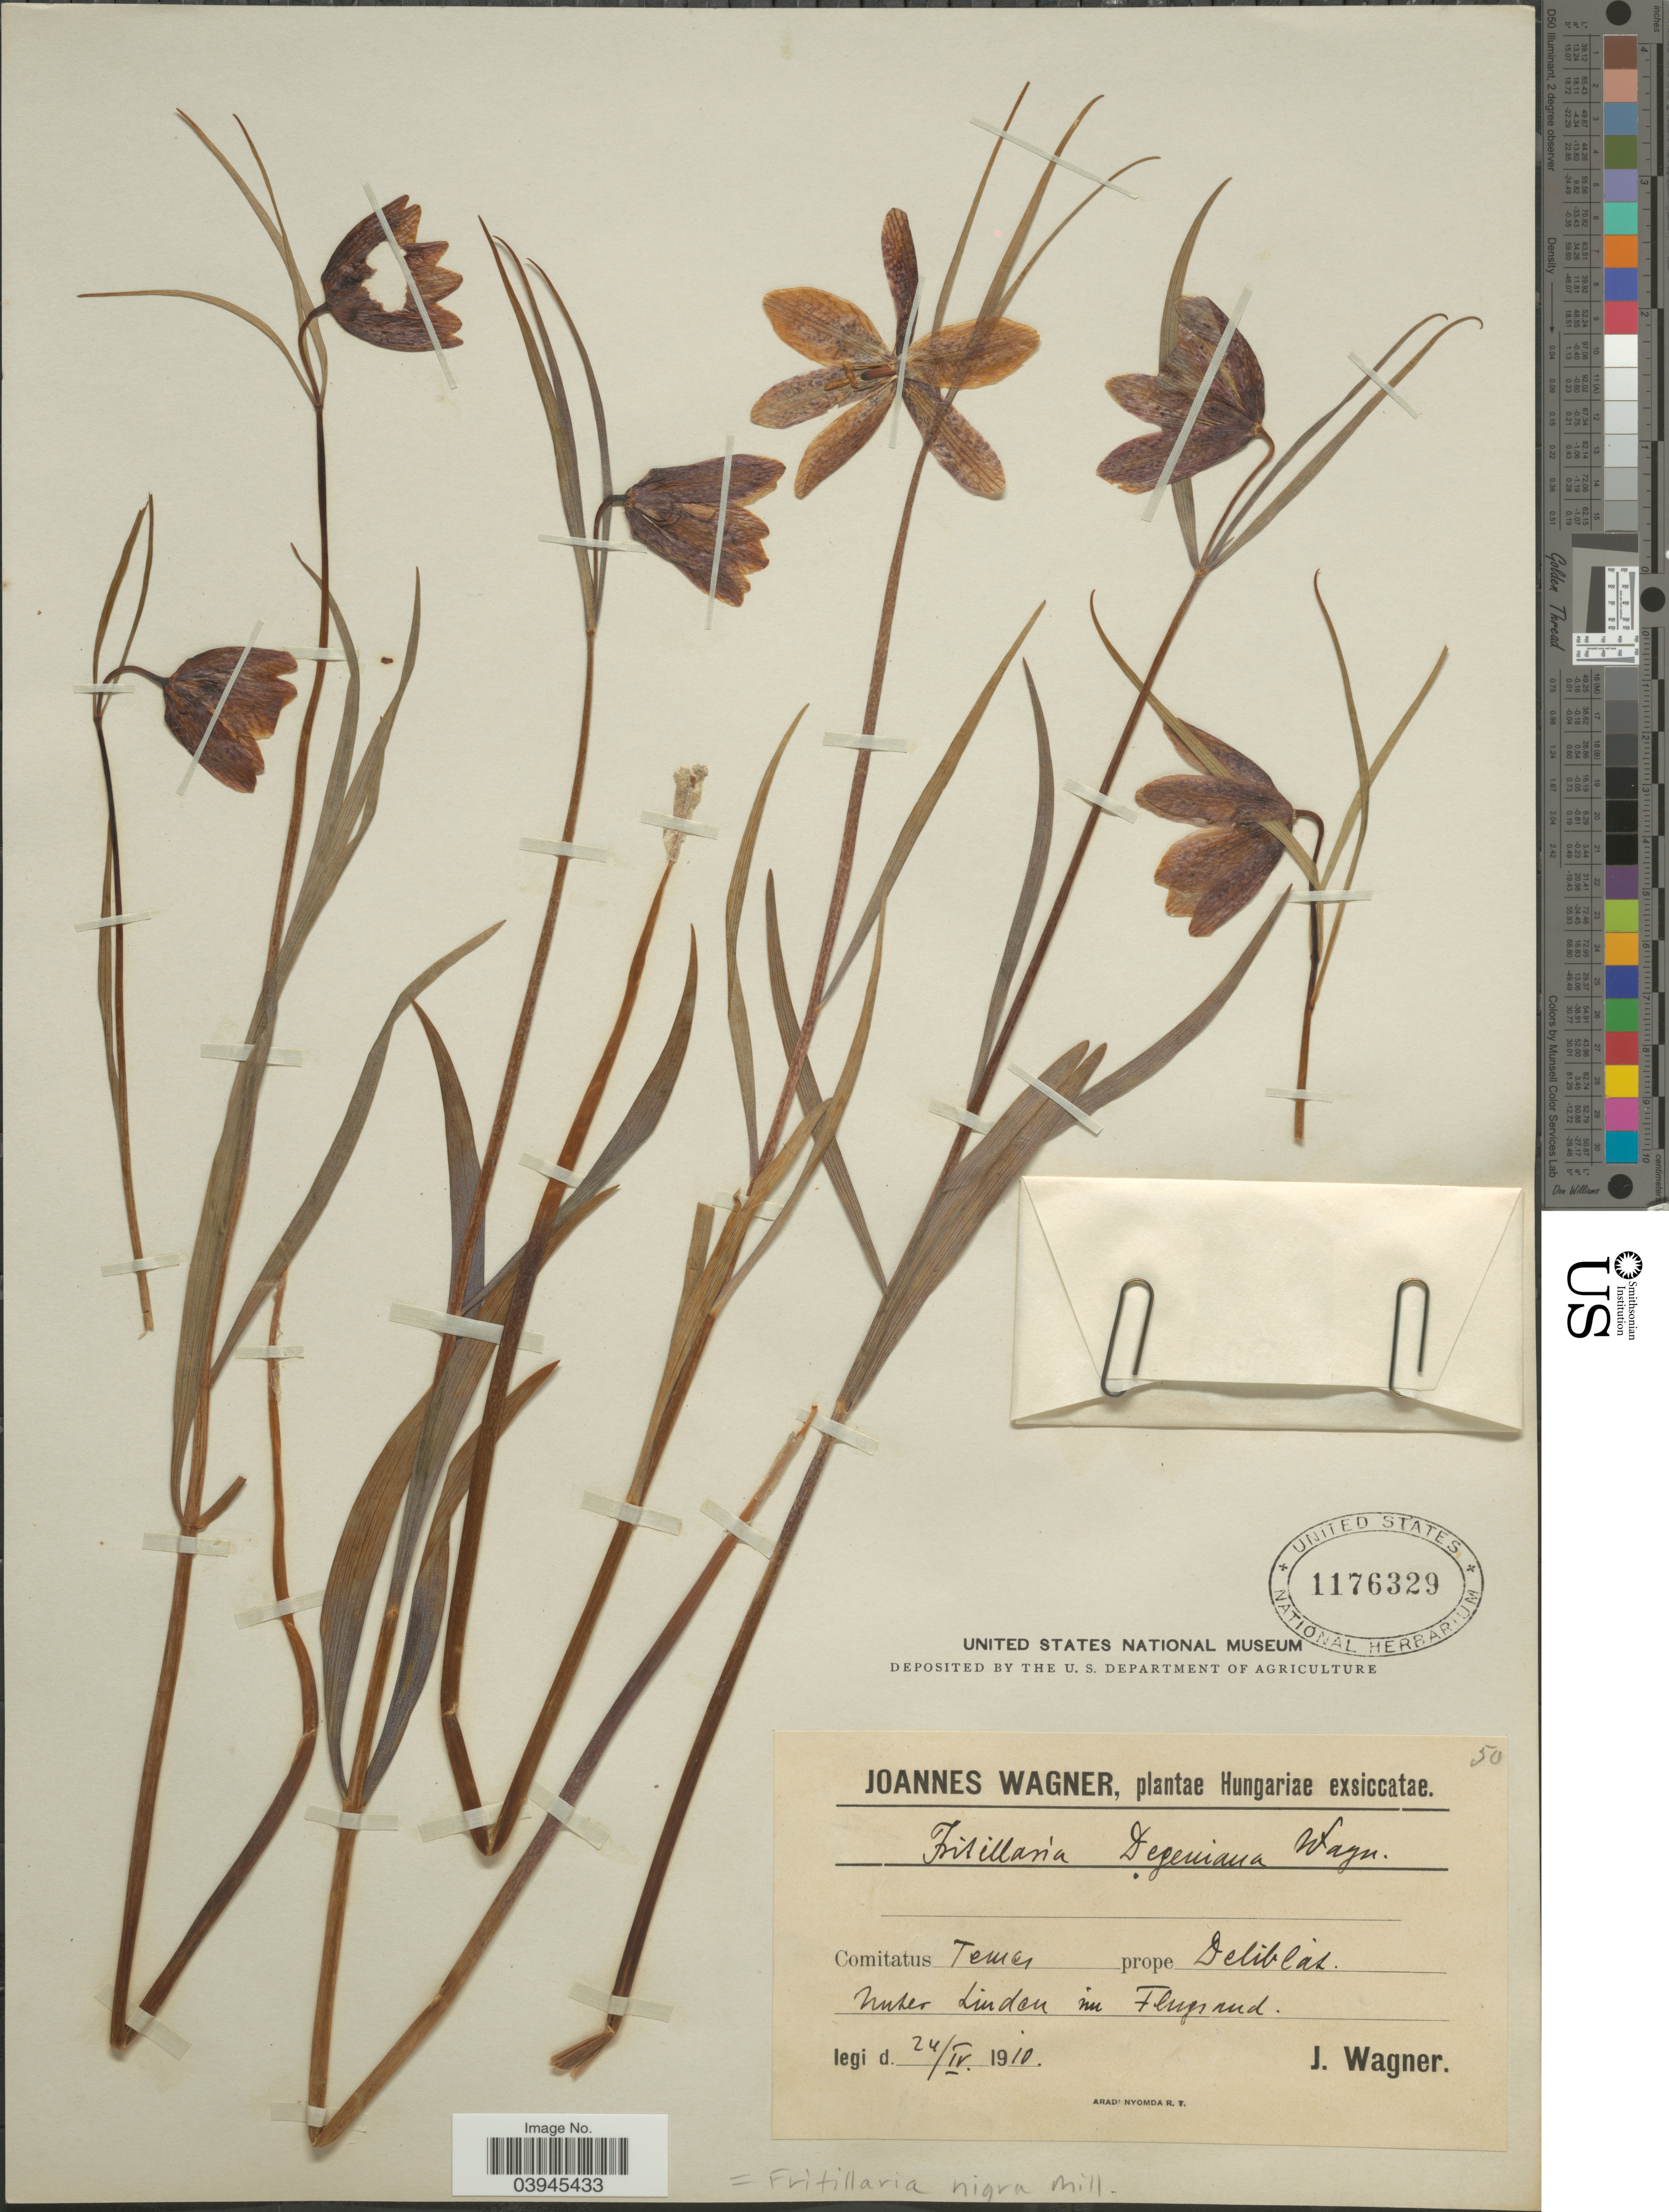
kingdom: Plantae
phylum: Tracheophyta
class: Liliopsida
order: Liliales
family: Liliaceae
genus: Fritillaria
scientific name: Fritillaria pontica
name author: Wahlenb.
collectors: J. Wagner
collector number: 50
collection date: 1910-04-24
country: Hungary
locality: Comitatus Temes prope Deliblat nuter Linder im Flugsrud.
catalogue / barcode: US 1176329